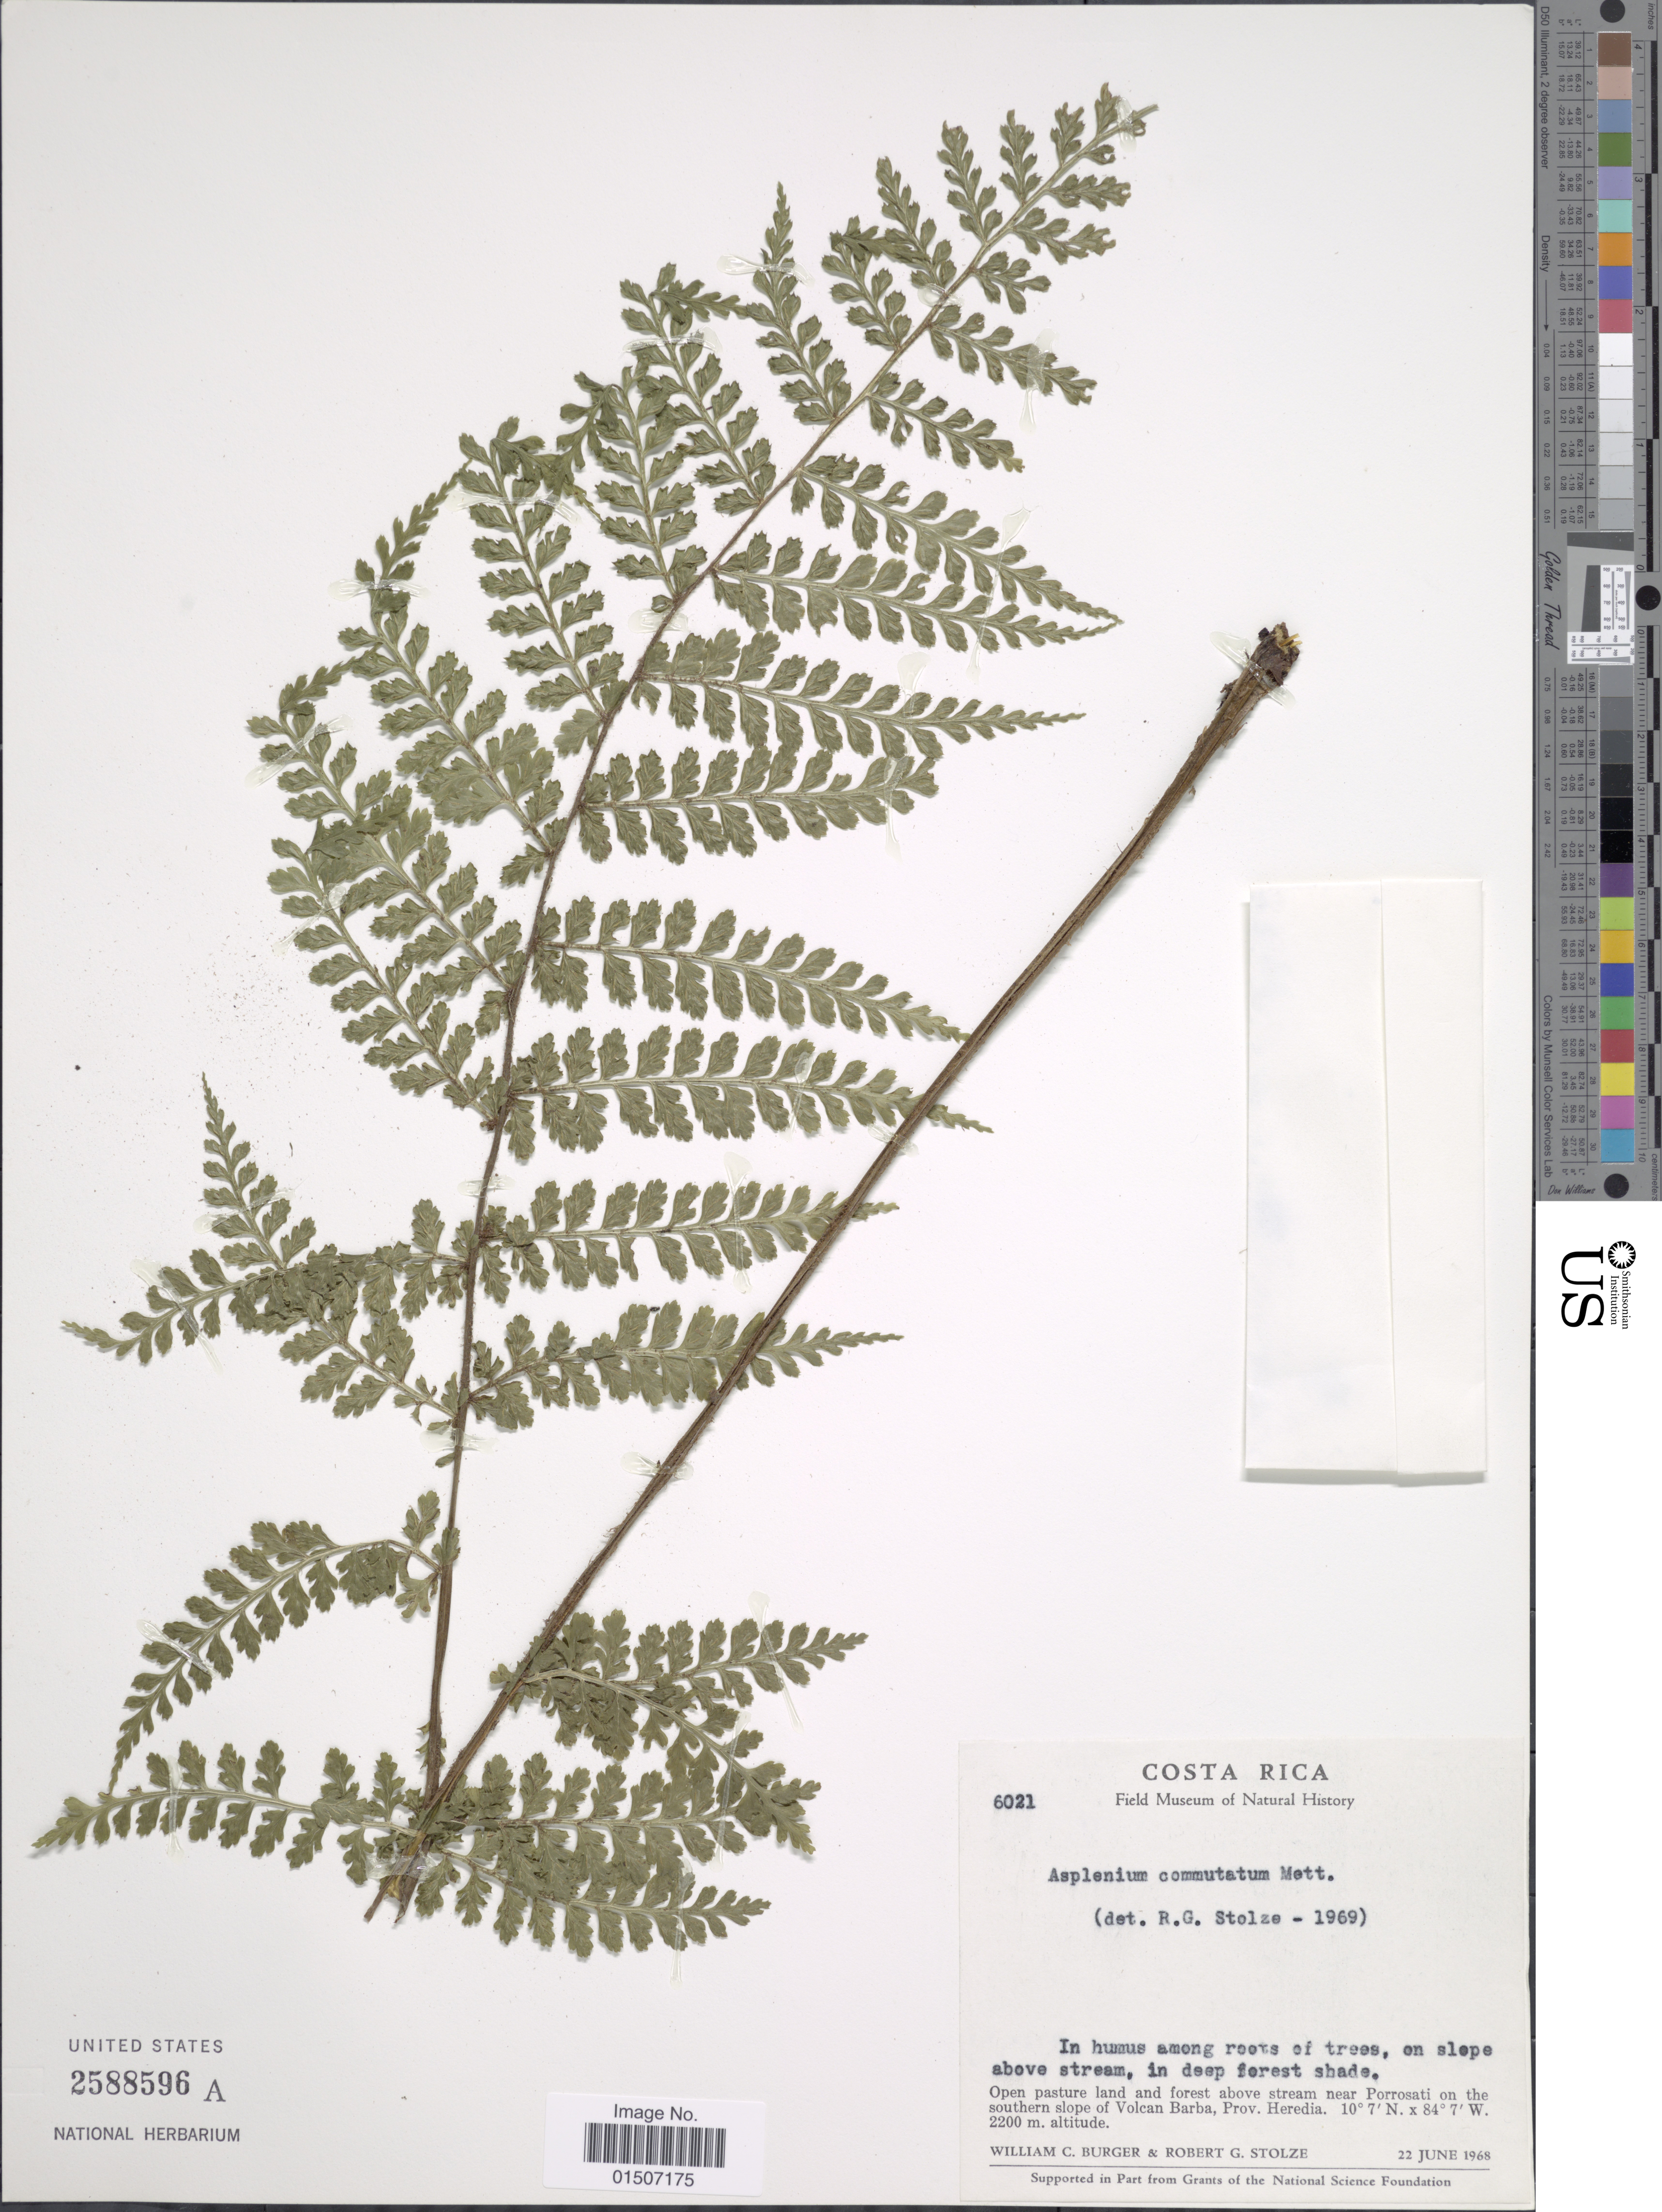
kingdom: Plantae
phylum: Tracheophyta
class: Polypodiopsida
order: Polypodiales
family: Aspleniaceae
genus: Asplenium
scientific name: Asplenium myapteron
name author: Fée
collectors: W. Burger & R. G. Stolze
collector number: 6021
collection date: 1967-06-22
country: Costa Rica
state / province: Heredia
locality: In humus among roots of trees, on slope above stream, in deep forest shade. Open pasture land and forest stream near Porrosati on the southern slope of Volcan Barba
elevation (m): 2200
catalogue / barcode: US 2588596A